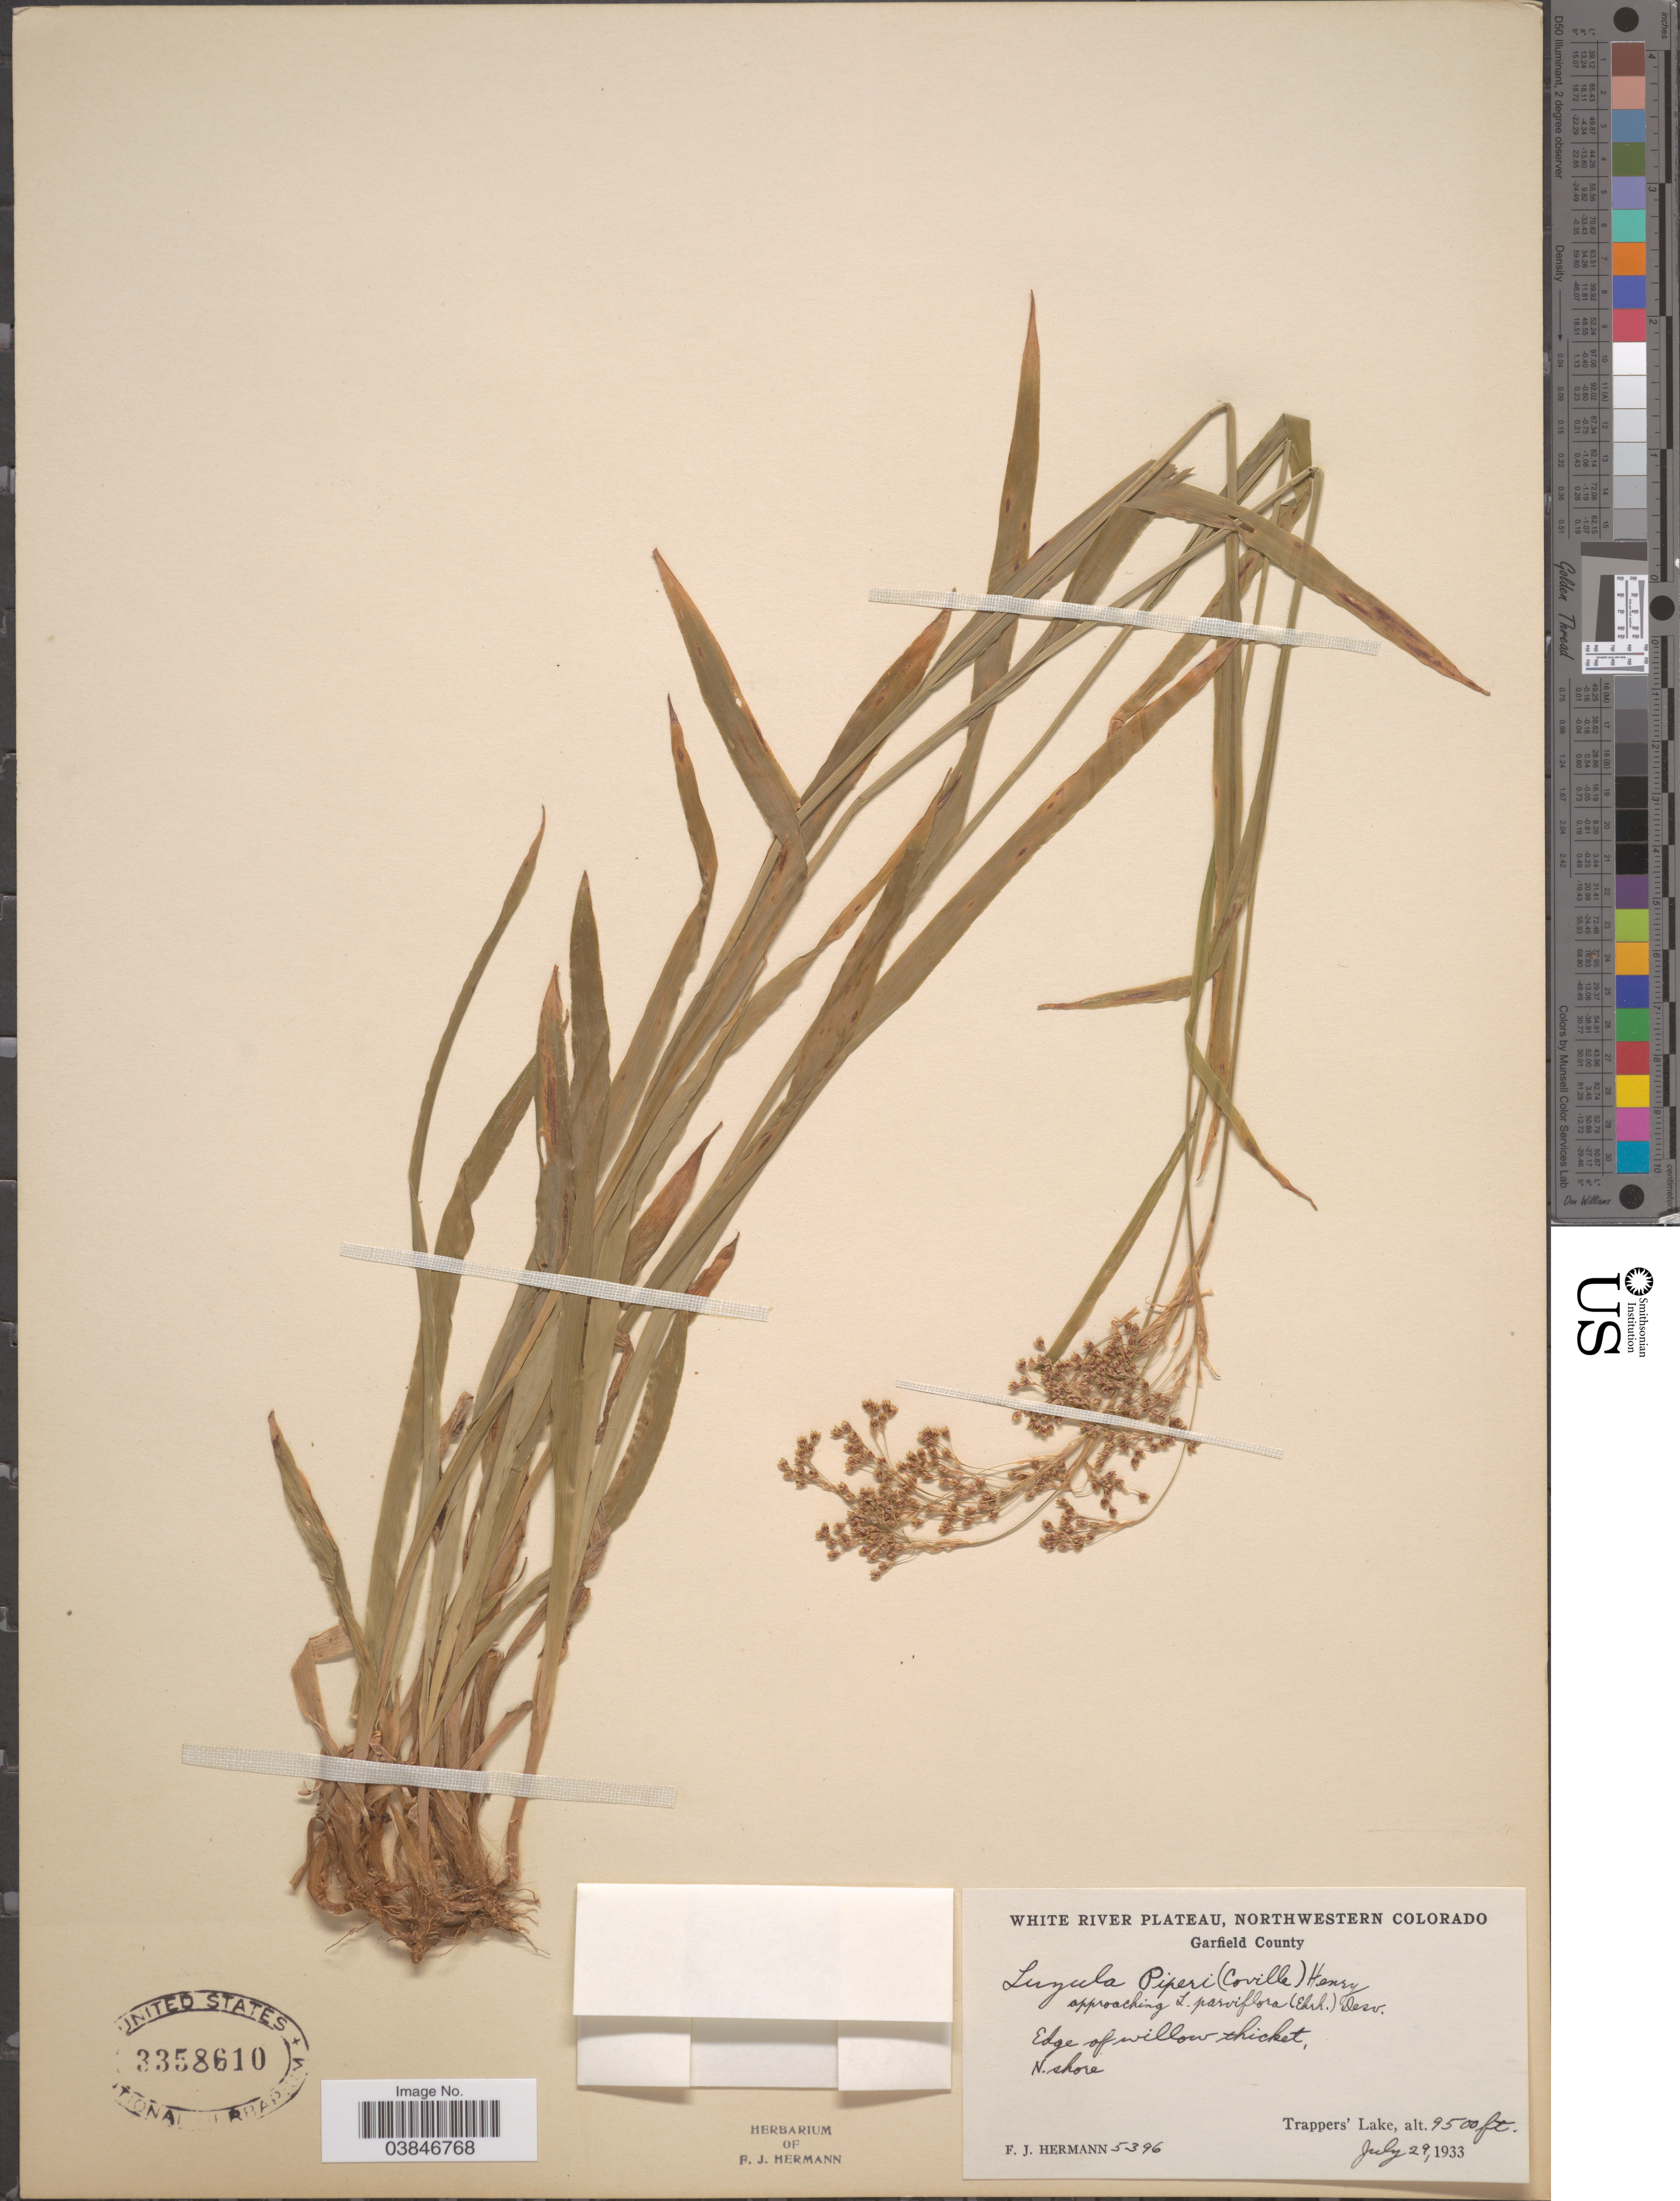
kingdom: Plantae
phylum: Tracheophyta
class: Liliopsida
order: Poales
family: Juncaceae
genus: Luzula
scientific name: Luzula piperi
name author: (Coville) M.E. Jones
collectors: F. J. Hermann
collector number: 5396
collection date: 1933-07-29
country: United States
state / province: Colorado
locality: White River Plateau, Northwestern Colorado. Garfield County. N. shore. Trappers' Lake.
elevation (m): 2896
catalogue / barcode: US 3358610